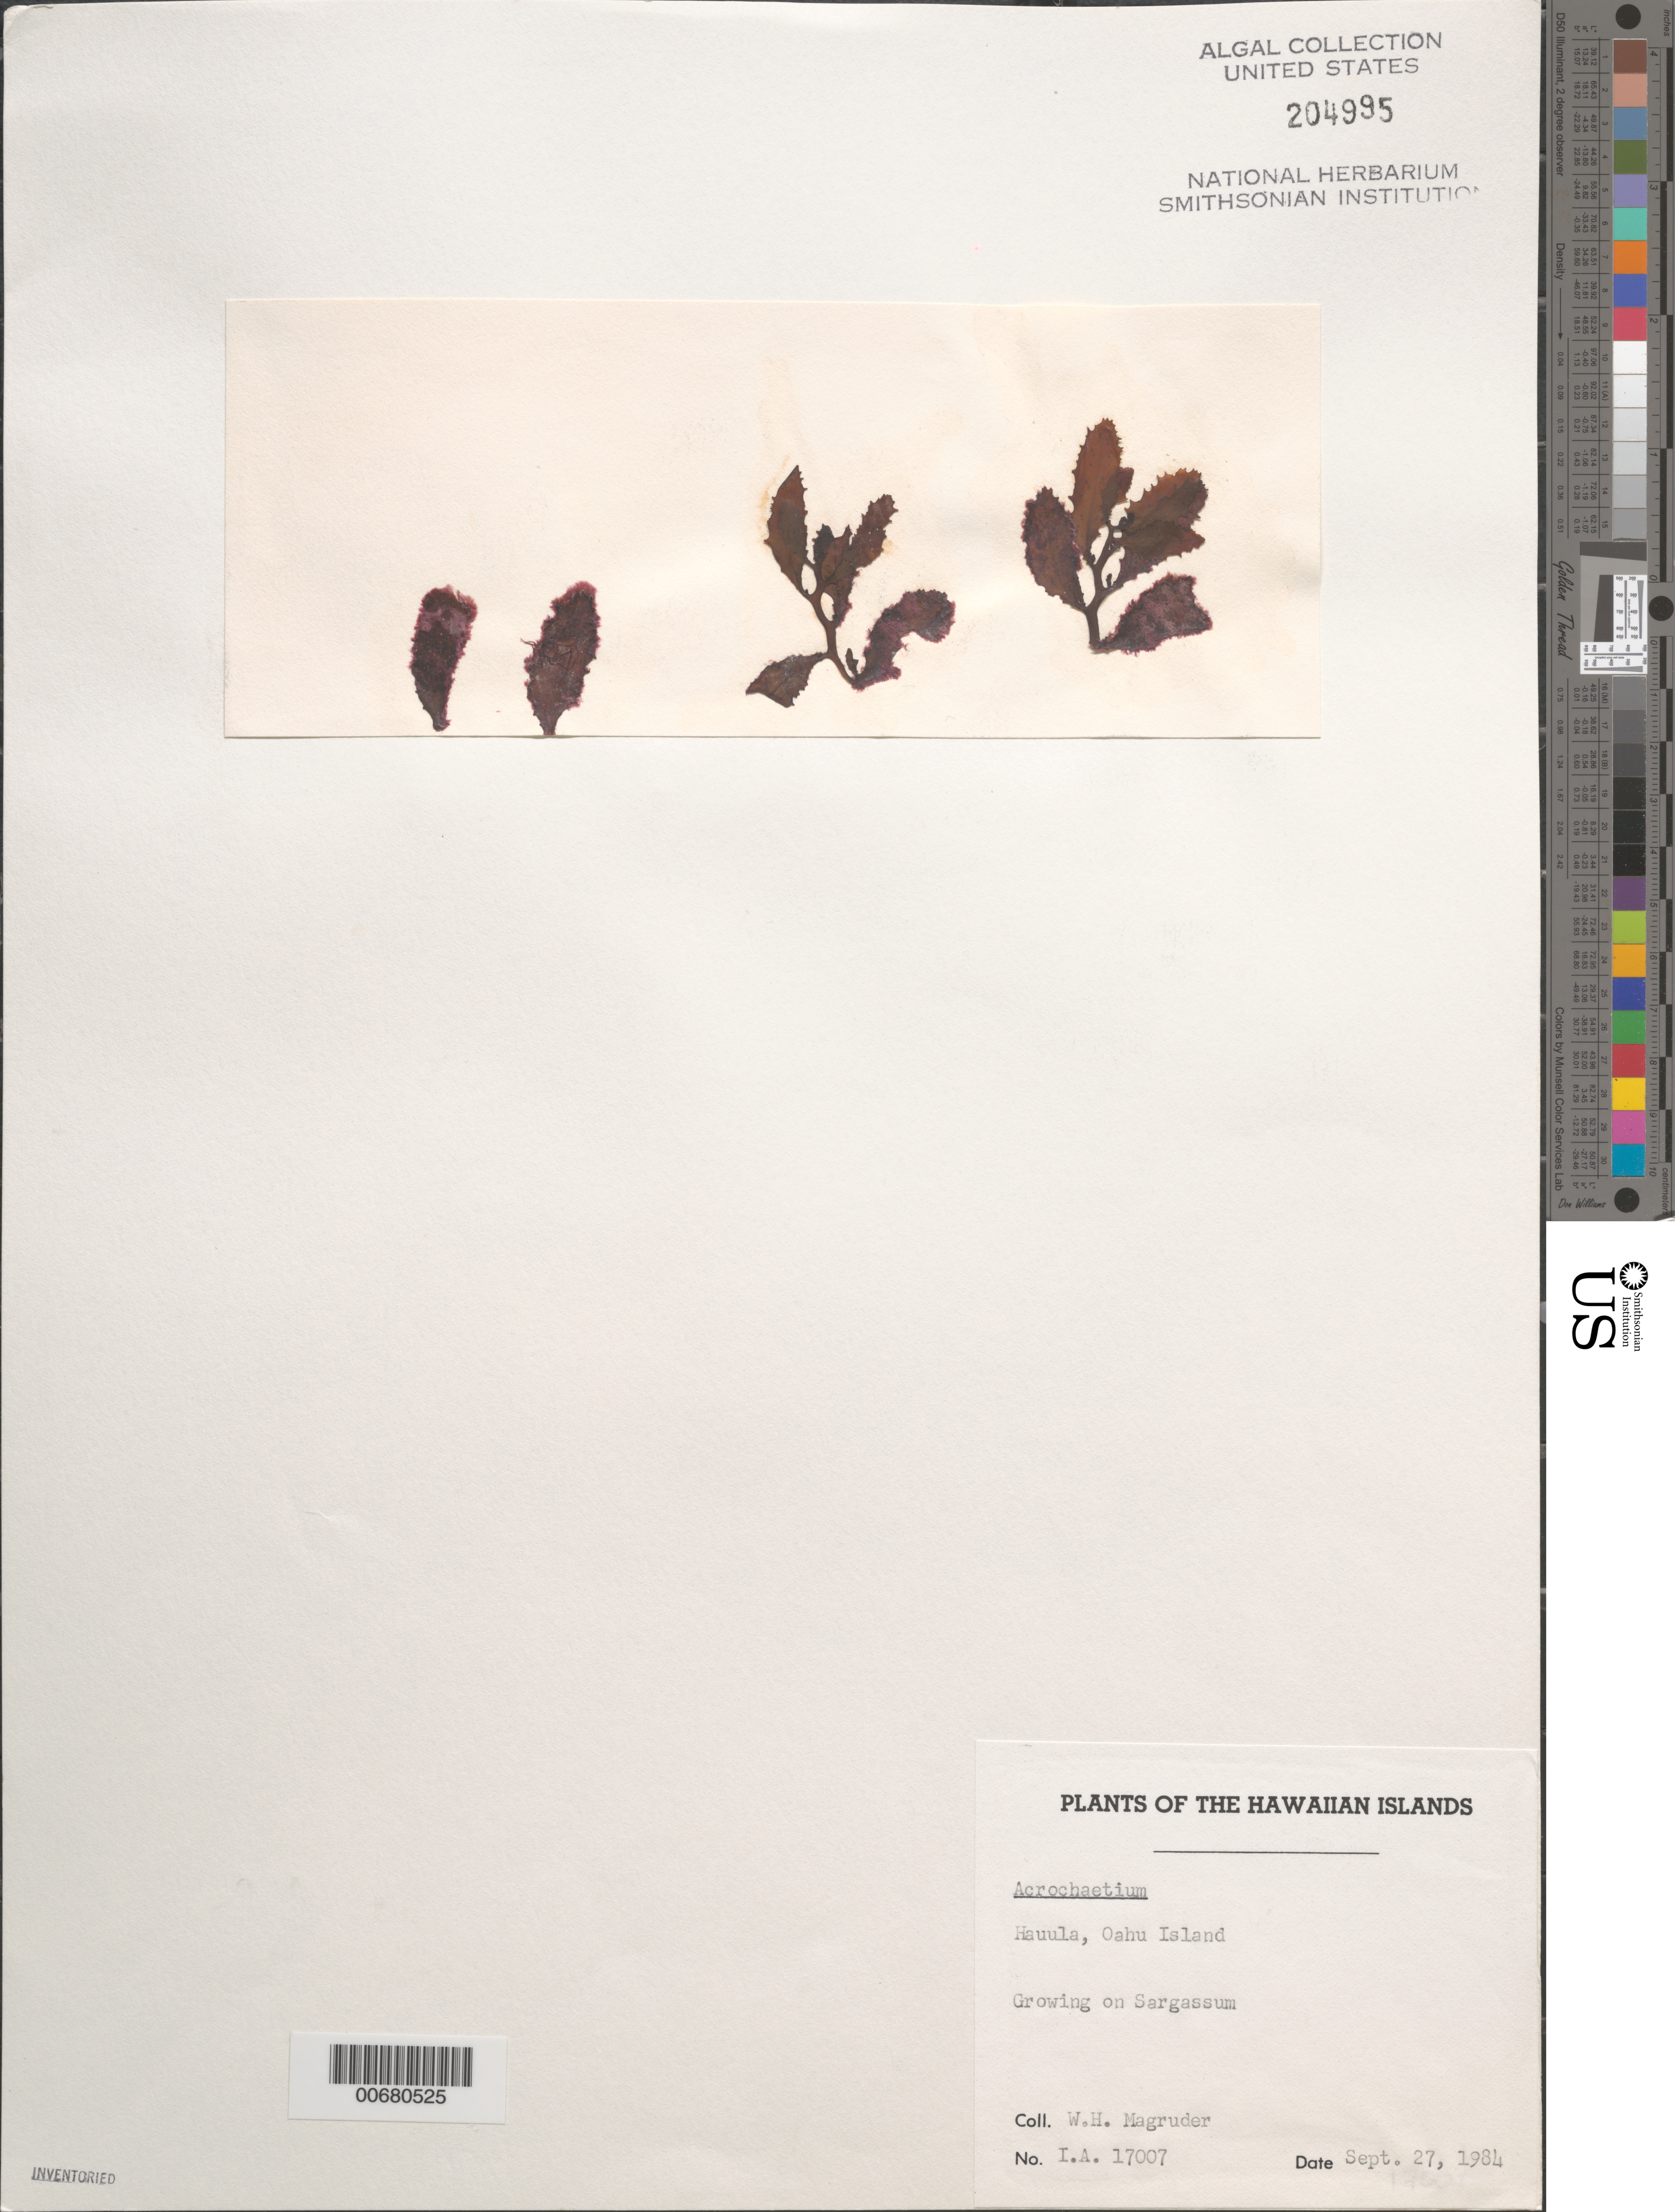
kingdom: Plantae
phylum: Rhodophyta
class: Florideophyceae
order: Acrochaetiales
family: Acrochaetiaceae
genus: Acrochaetium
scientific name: Acrochaetium sp.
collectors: W. Magruder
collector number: IAA 17007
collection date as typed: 27 Sep 1984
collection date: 1984-09-27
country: United States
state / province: Hawaii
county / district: Honolulu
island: Oahu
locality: Hau'ula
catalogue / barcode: US 204995